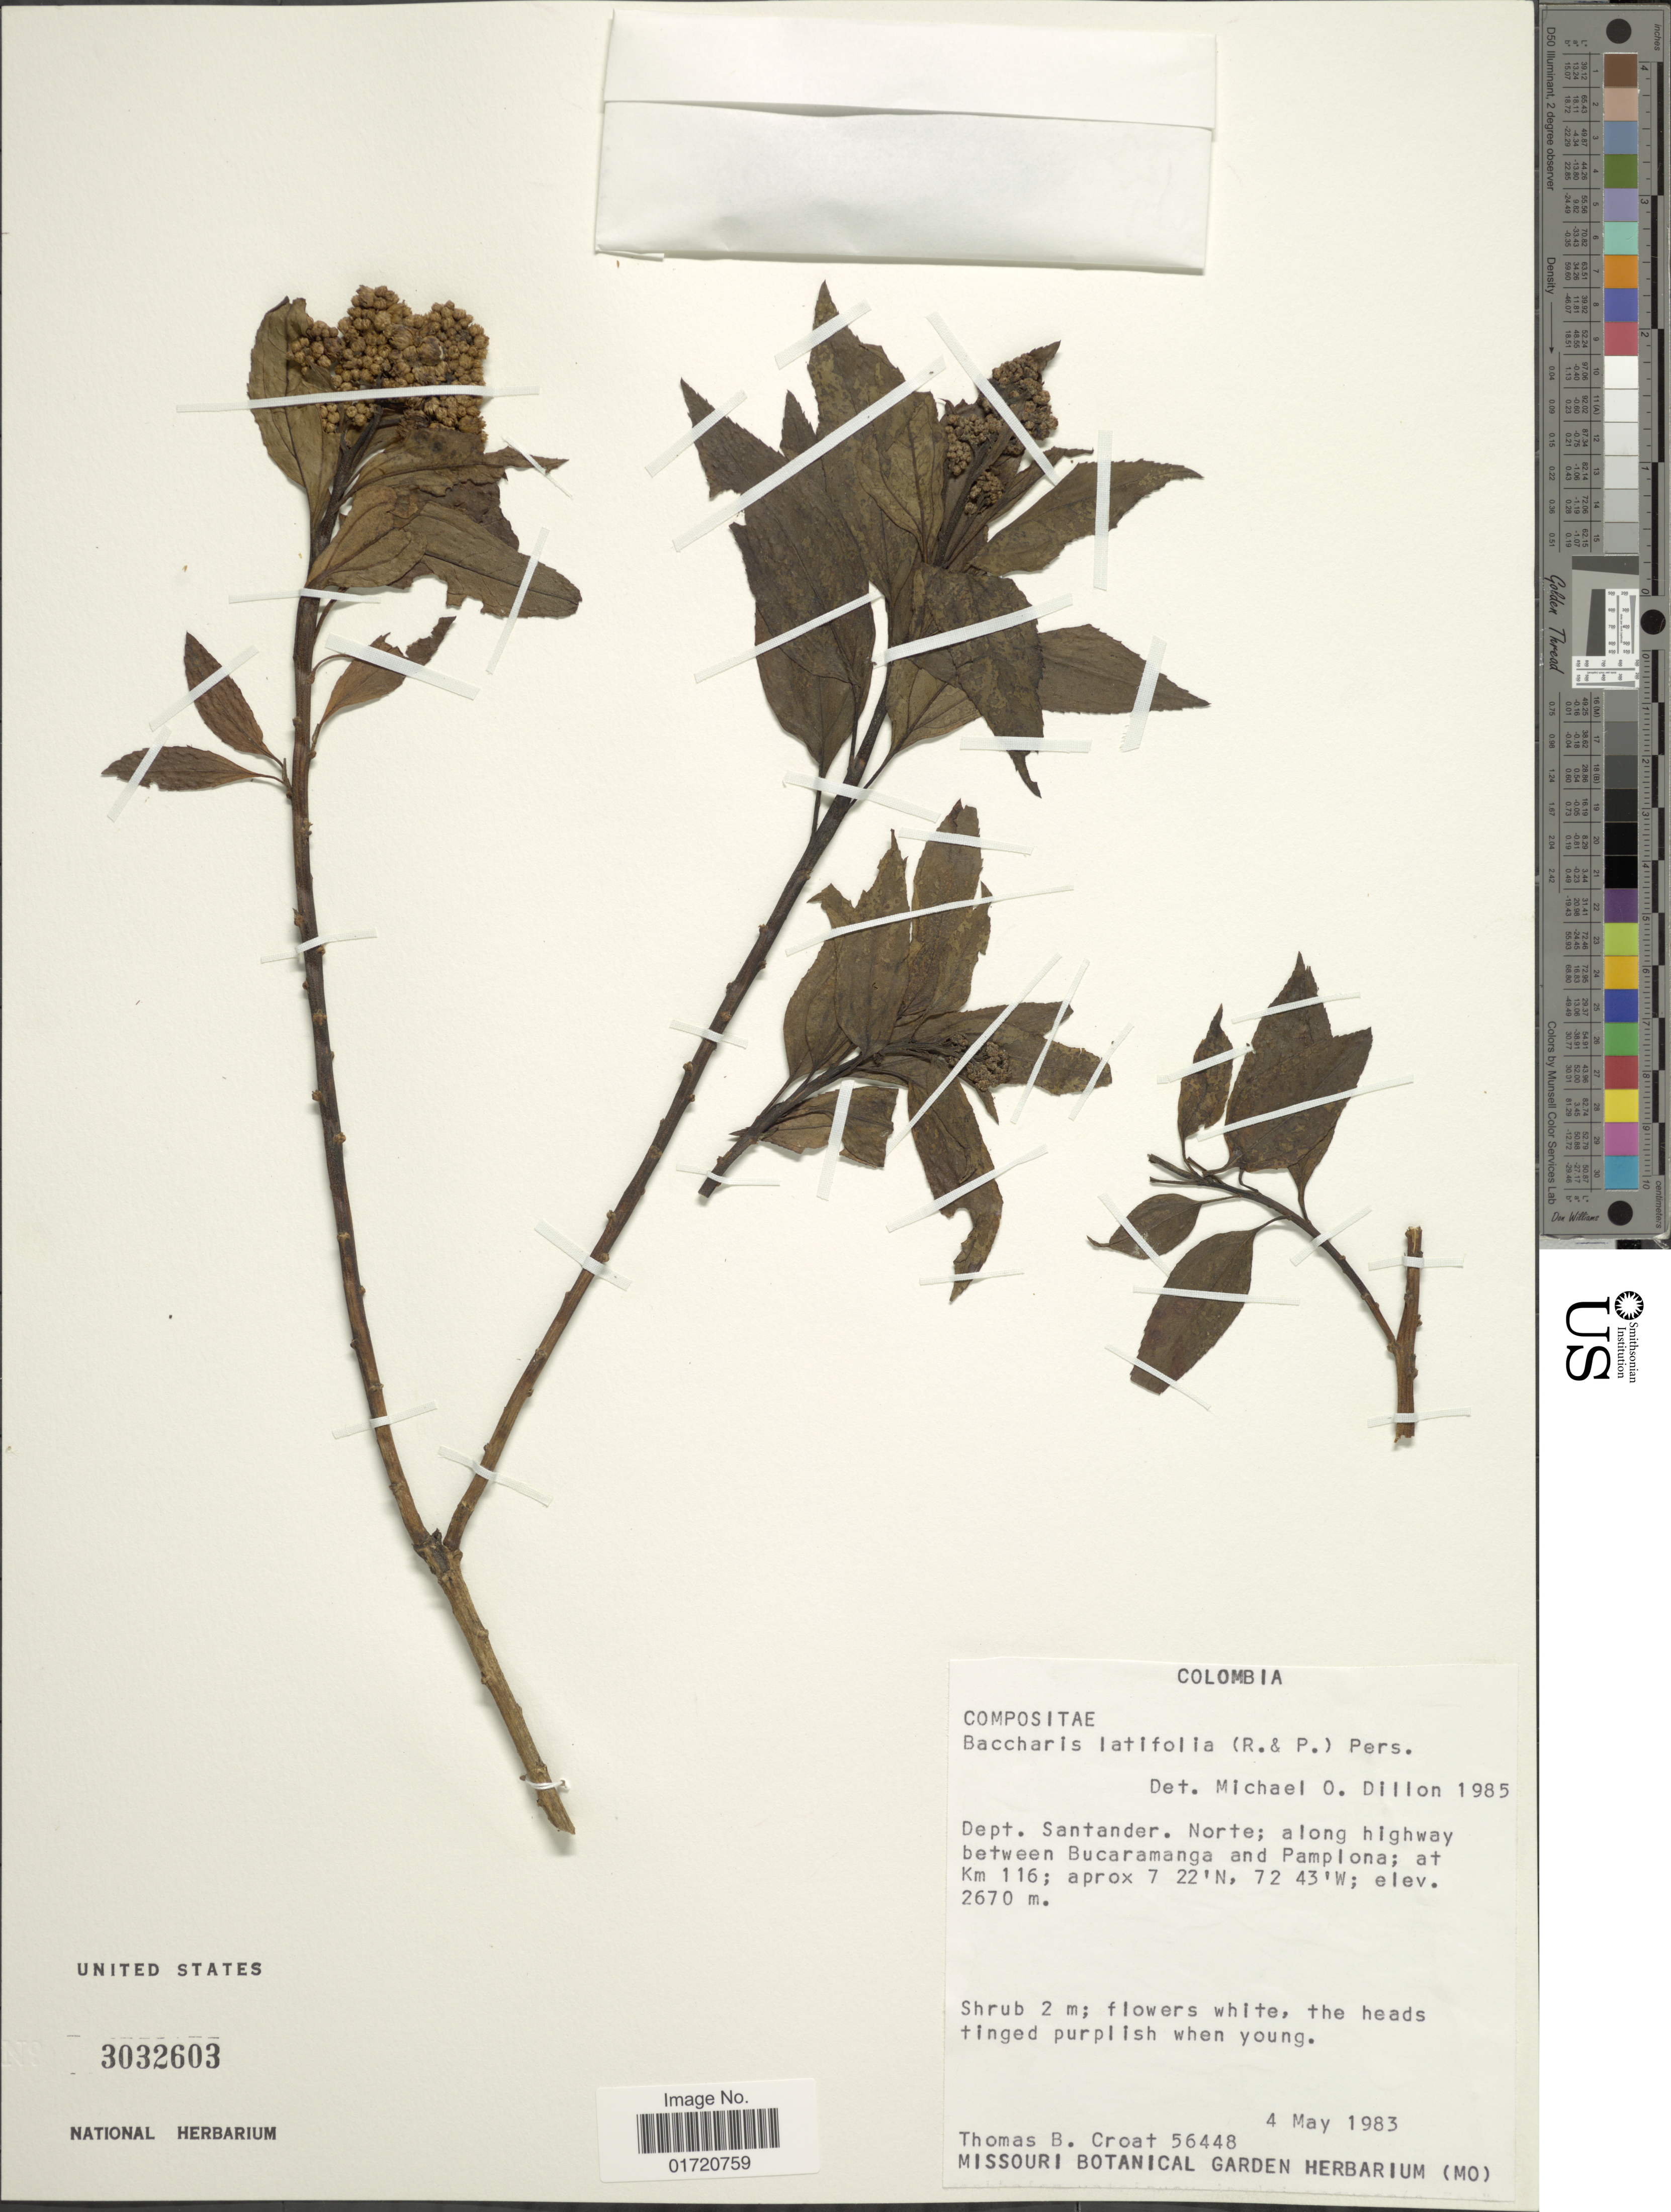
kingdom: Plantae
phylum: Tracheophyta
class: Magnoliopsida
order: Asterales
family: Asteraceae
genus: Baccharis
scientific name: Baccharis latifolia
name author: (Ruiz & Pav.) Pers.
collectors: T. B. Croat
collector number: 56448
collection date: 1983-05-04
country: Colombia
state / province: Norte de Santander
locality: Along highway between Bucaramanga and Pamplona, at km 116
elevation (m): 2670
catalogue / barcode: US 3032603